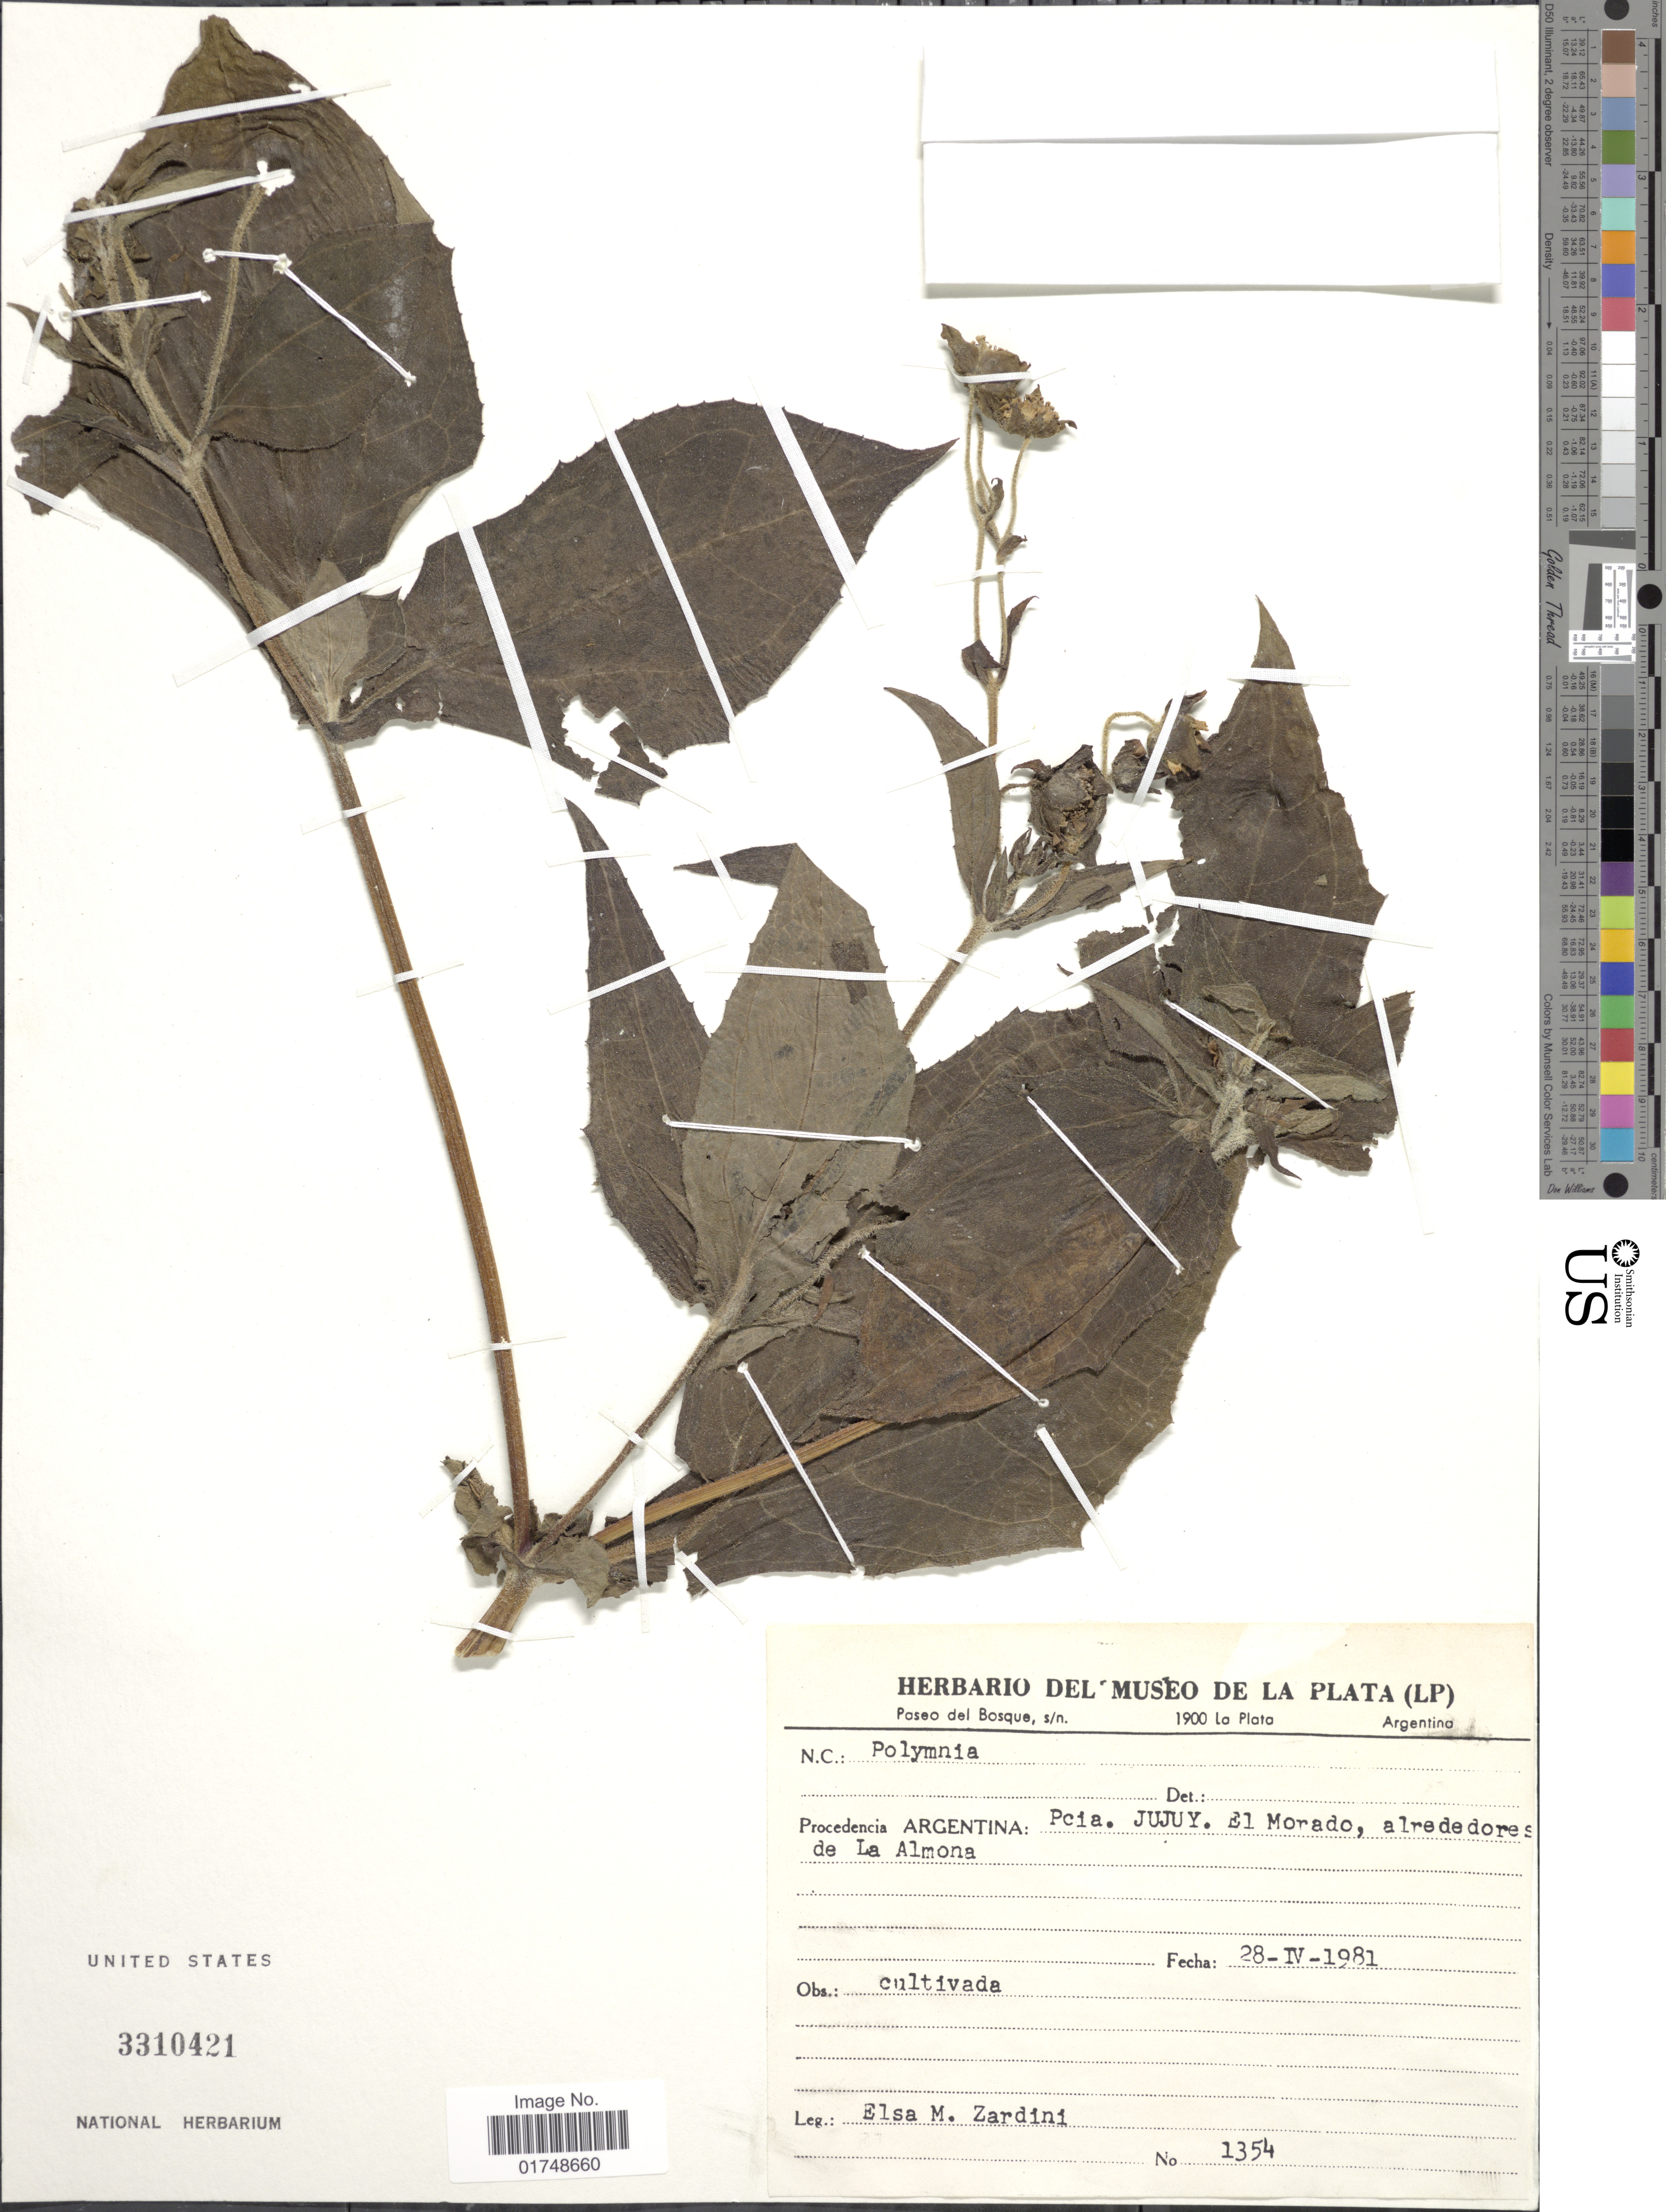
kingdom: Plantae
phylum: Tracheophyta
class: Magnoliopsida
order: Asterales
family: Asteraceae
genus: Smallanthus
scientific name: Smallanthus siegesbeckia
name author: (DC.) H. Rob.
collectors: E. M. Zardini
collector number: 1354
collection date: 1981-04-28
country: Argentina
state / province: Jujuy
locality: Pcia. Jujuy. El Morado, alrededores de La Almona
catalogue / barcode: US 3310421